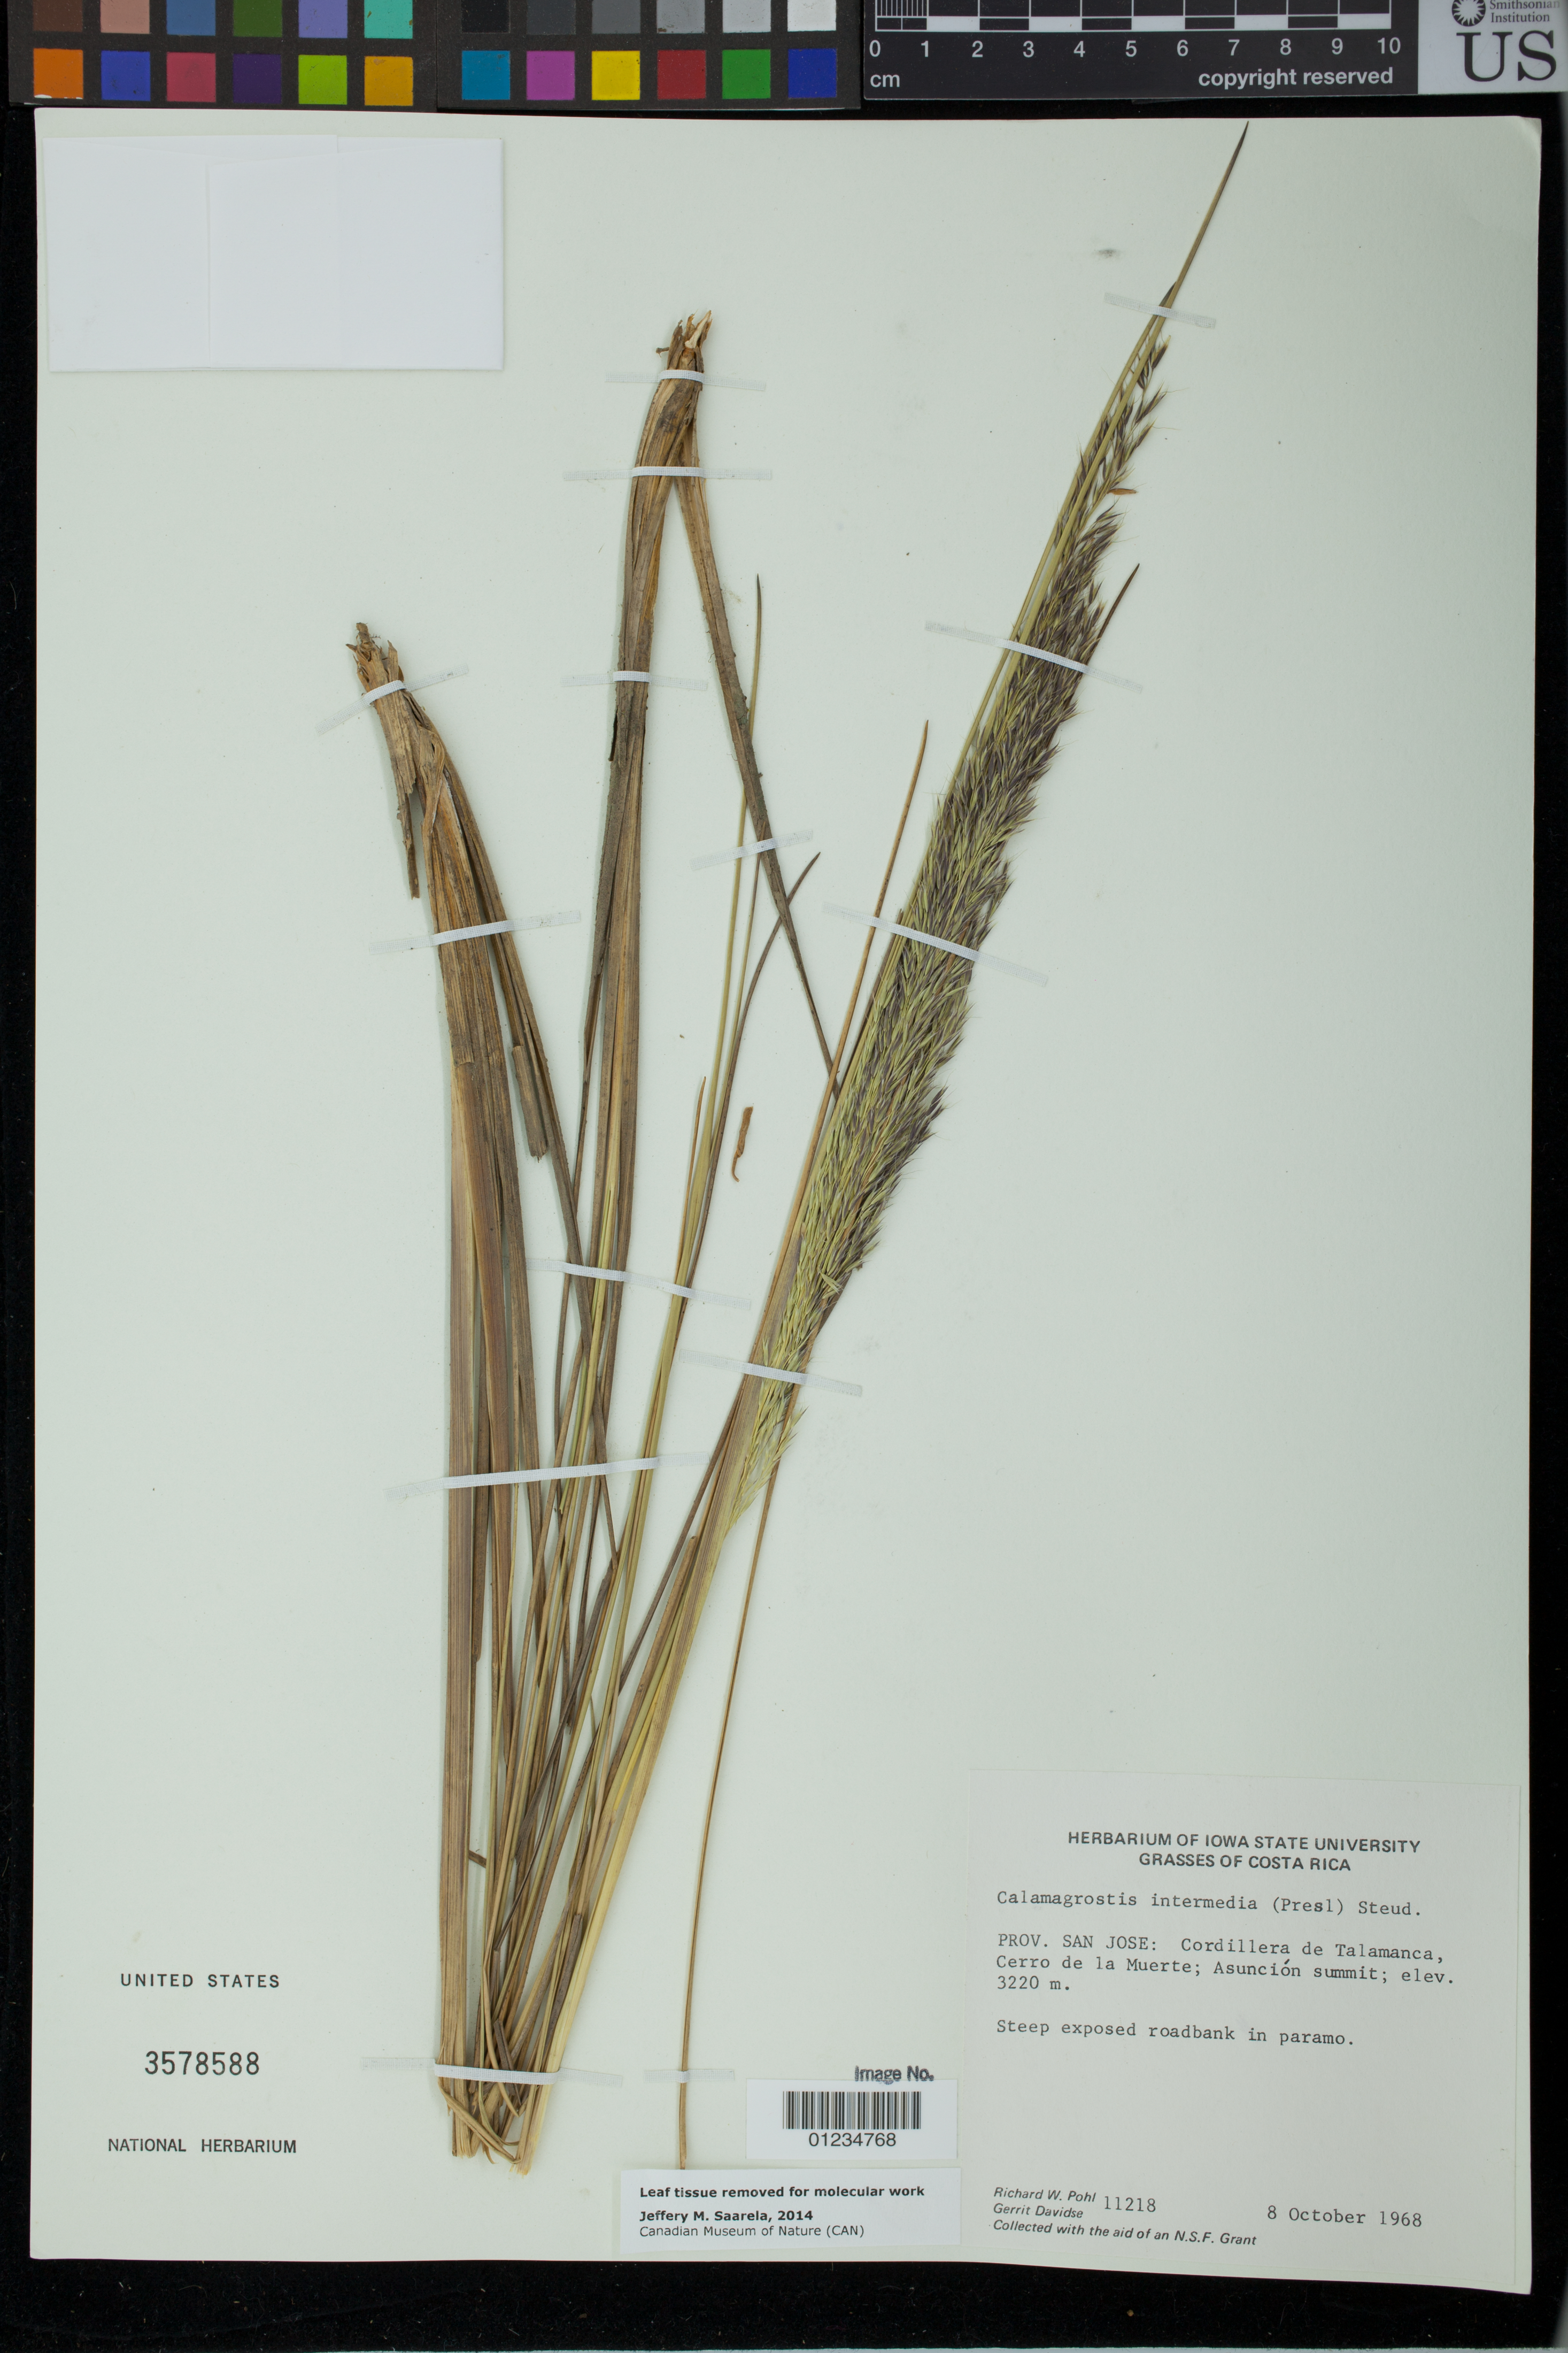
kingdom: Plantae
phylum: Tracheophyta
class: Liliopsida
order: Poales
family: Poaceae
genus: Cinnagrostis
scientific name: Cinnagrostis intermedia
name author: (J. Presl) P.M. Peterson et al.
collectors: R. W. Pohl & G. Davidse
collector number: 11218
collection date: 1968-10-08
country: Costa Rica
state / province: San José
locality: Cordillera de Talamanca, Cerro de la Muerte; Asuncion summit.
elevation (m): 3220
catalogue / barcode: US 3578588